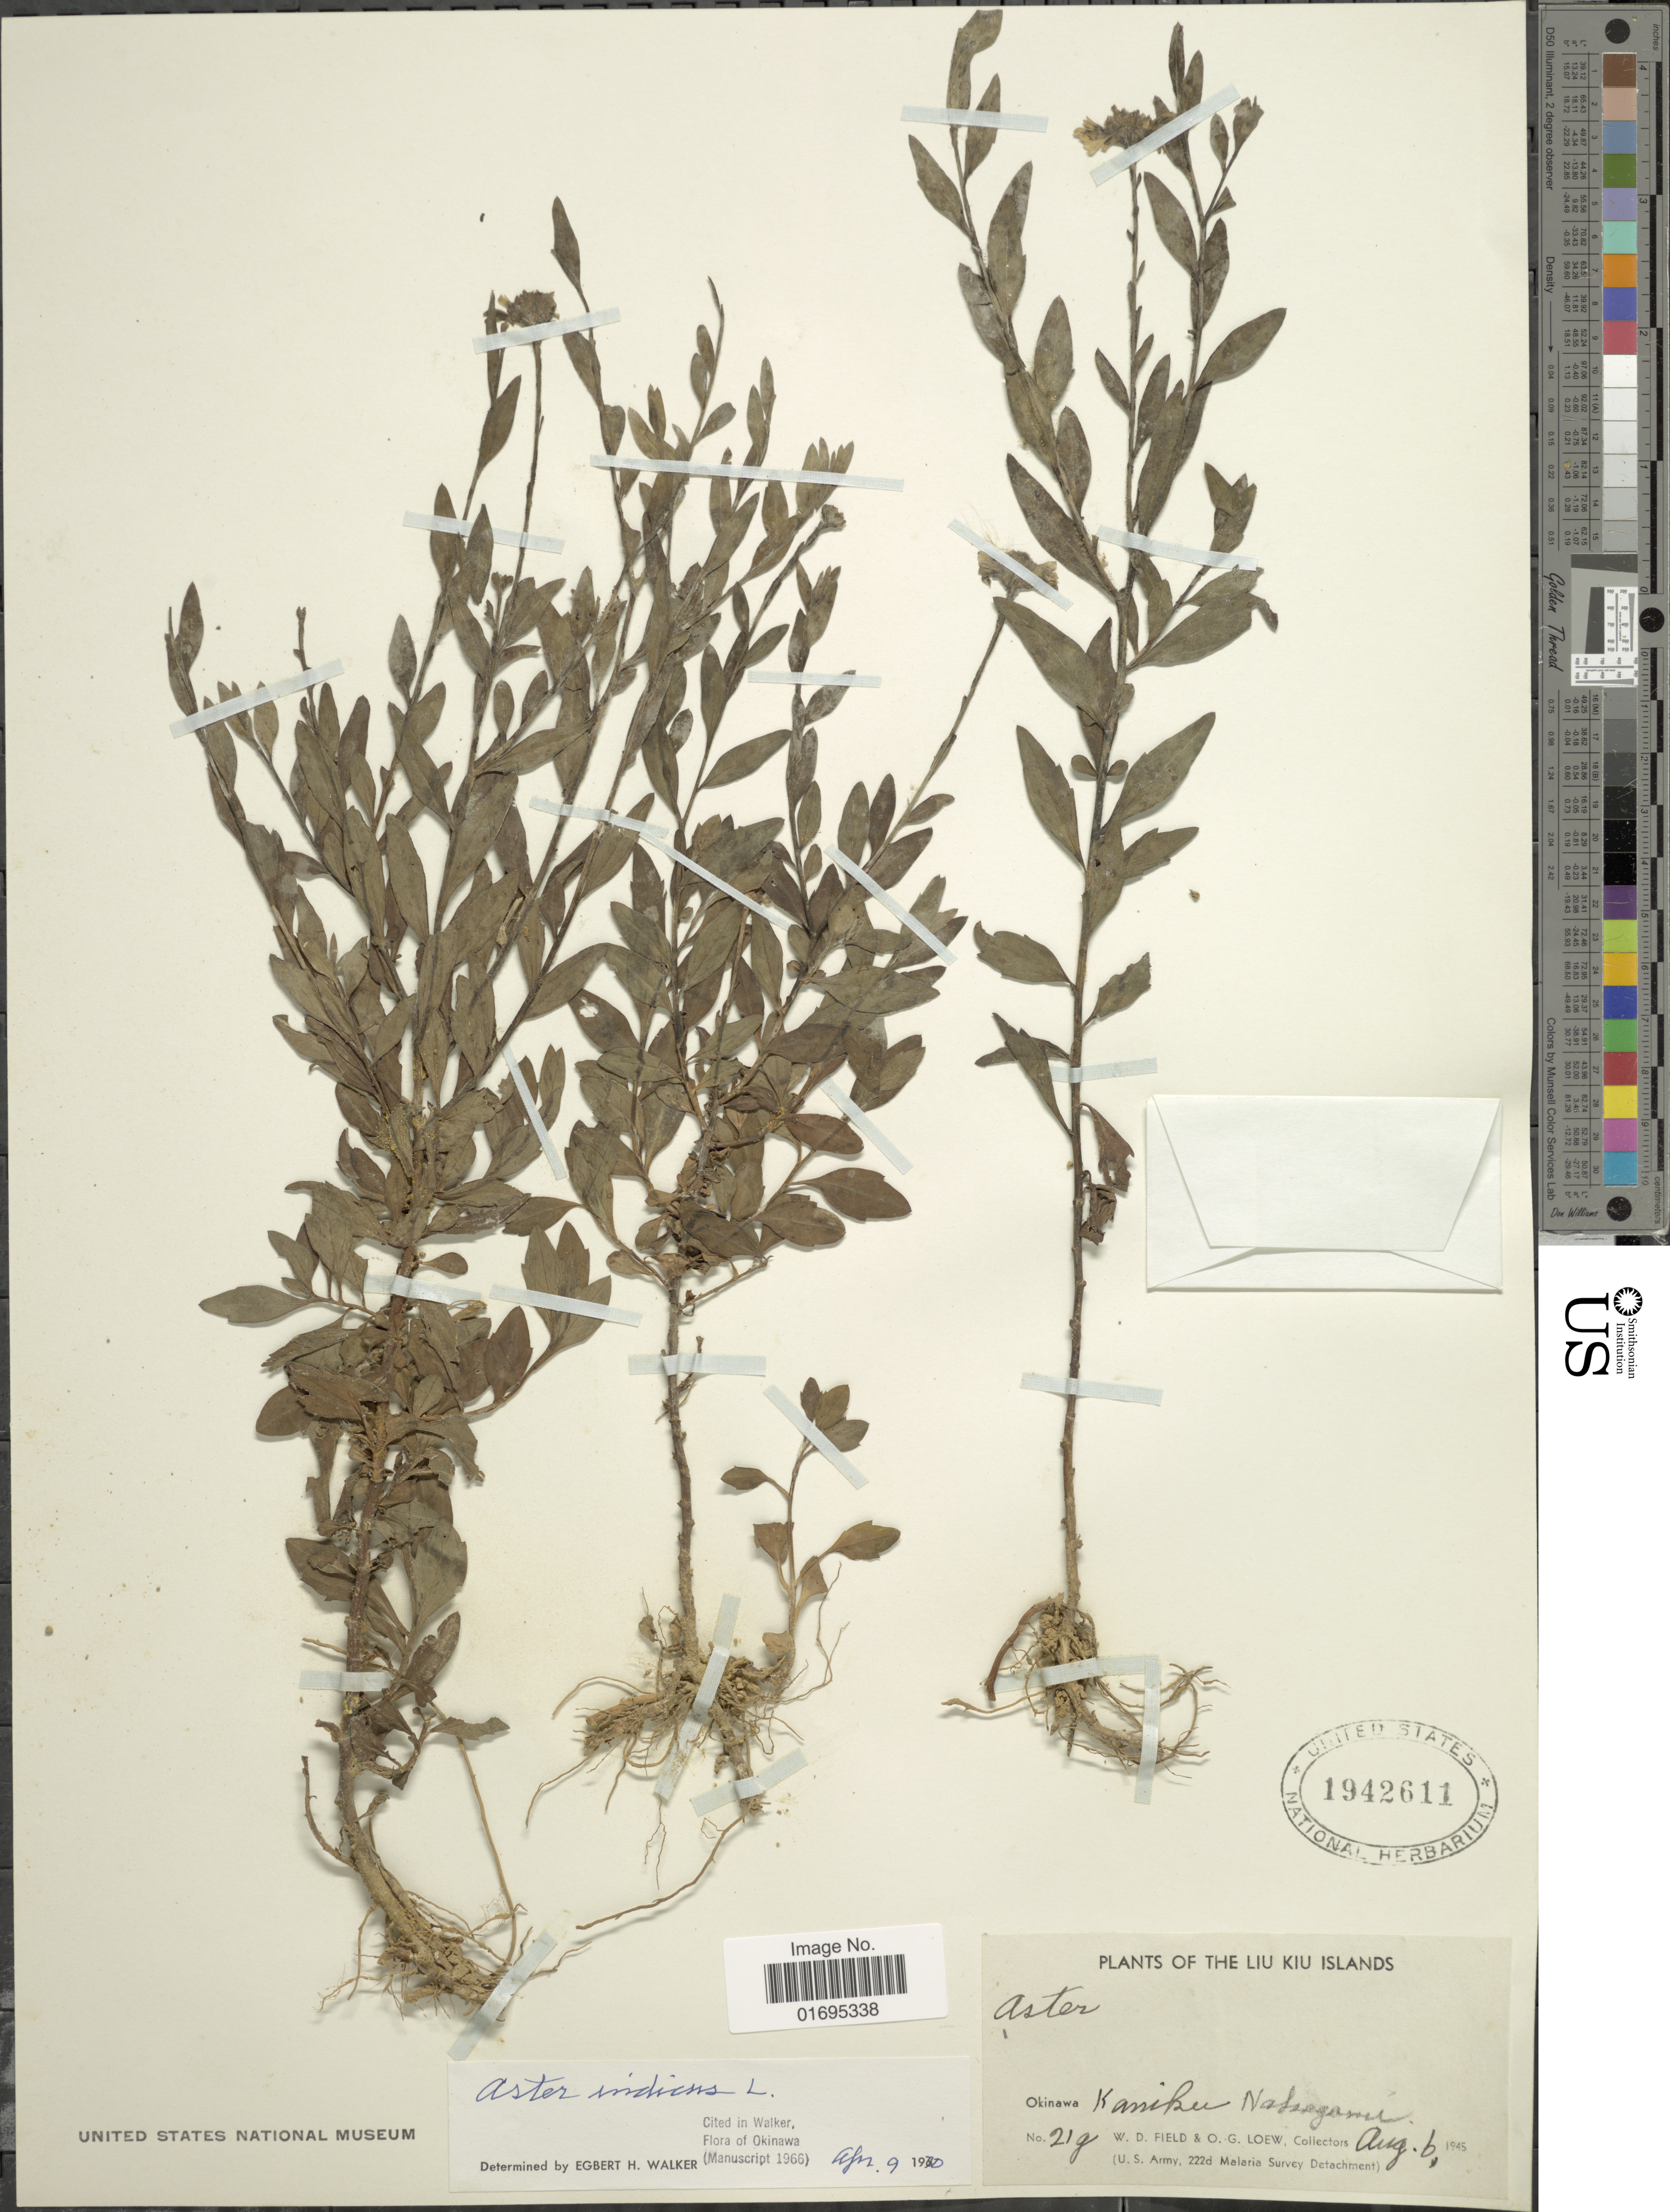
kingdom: Plantae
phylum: Tracheophyta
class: Magnoliopsida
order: Asterales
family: Asteraceae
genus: Kalimeris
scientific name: Kalimeris indica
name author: (L.) Sch. Bip.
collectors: W. D. Field & O. G. Loew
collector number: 21g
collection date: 1945-08-06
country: Japan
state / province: Okinawa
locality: Liu Kiu Islands, Kaniku Nakagami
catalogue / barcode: US 1942611